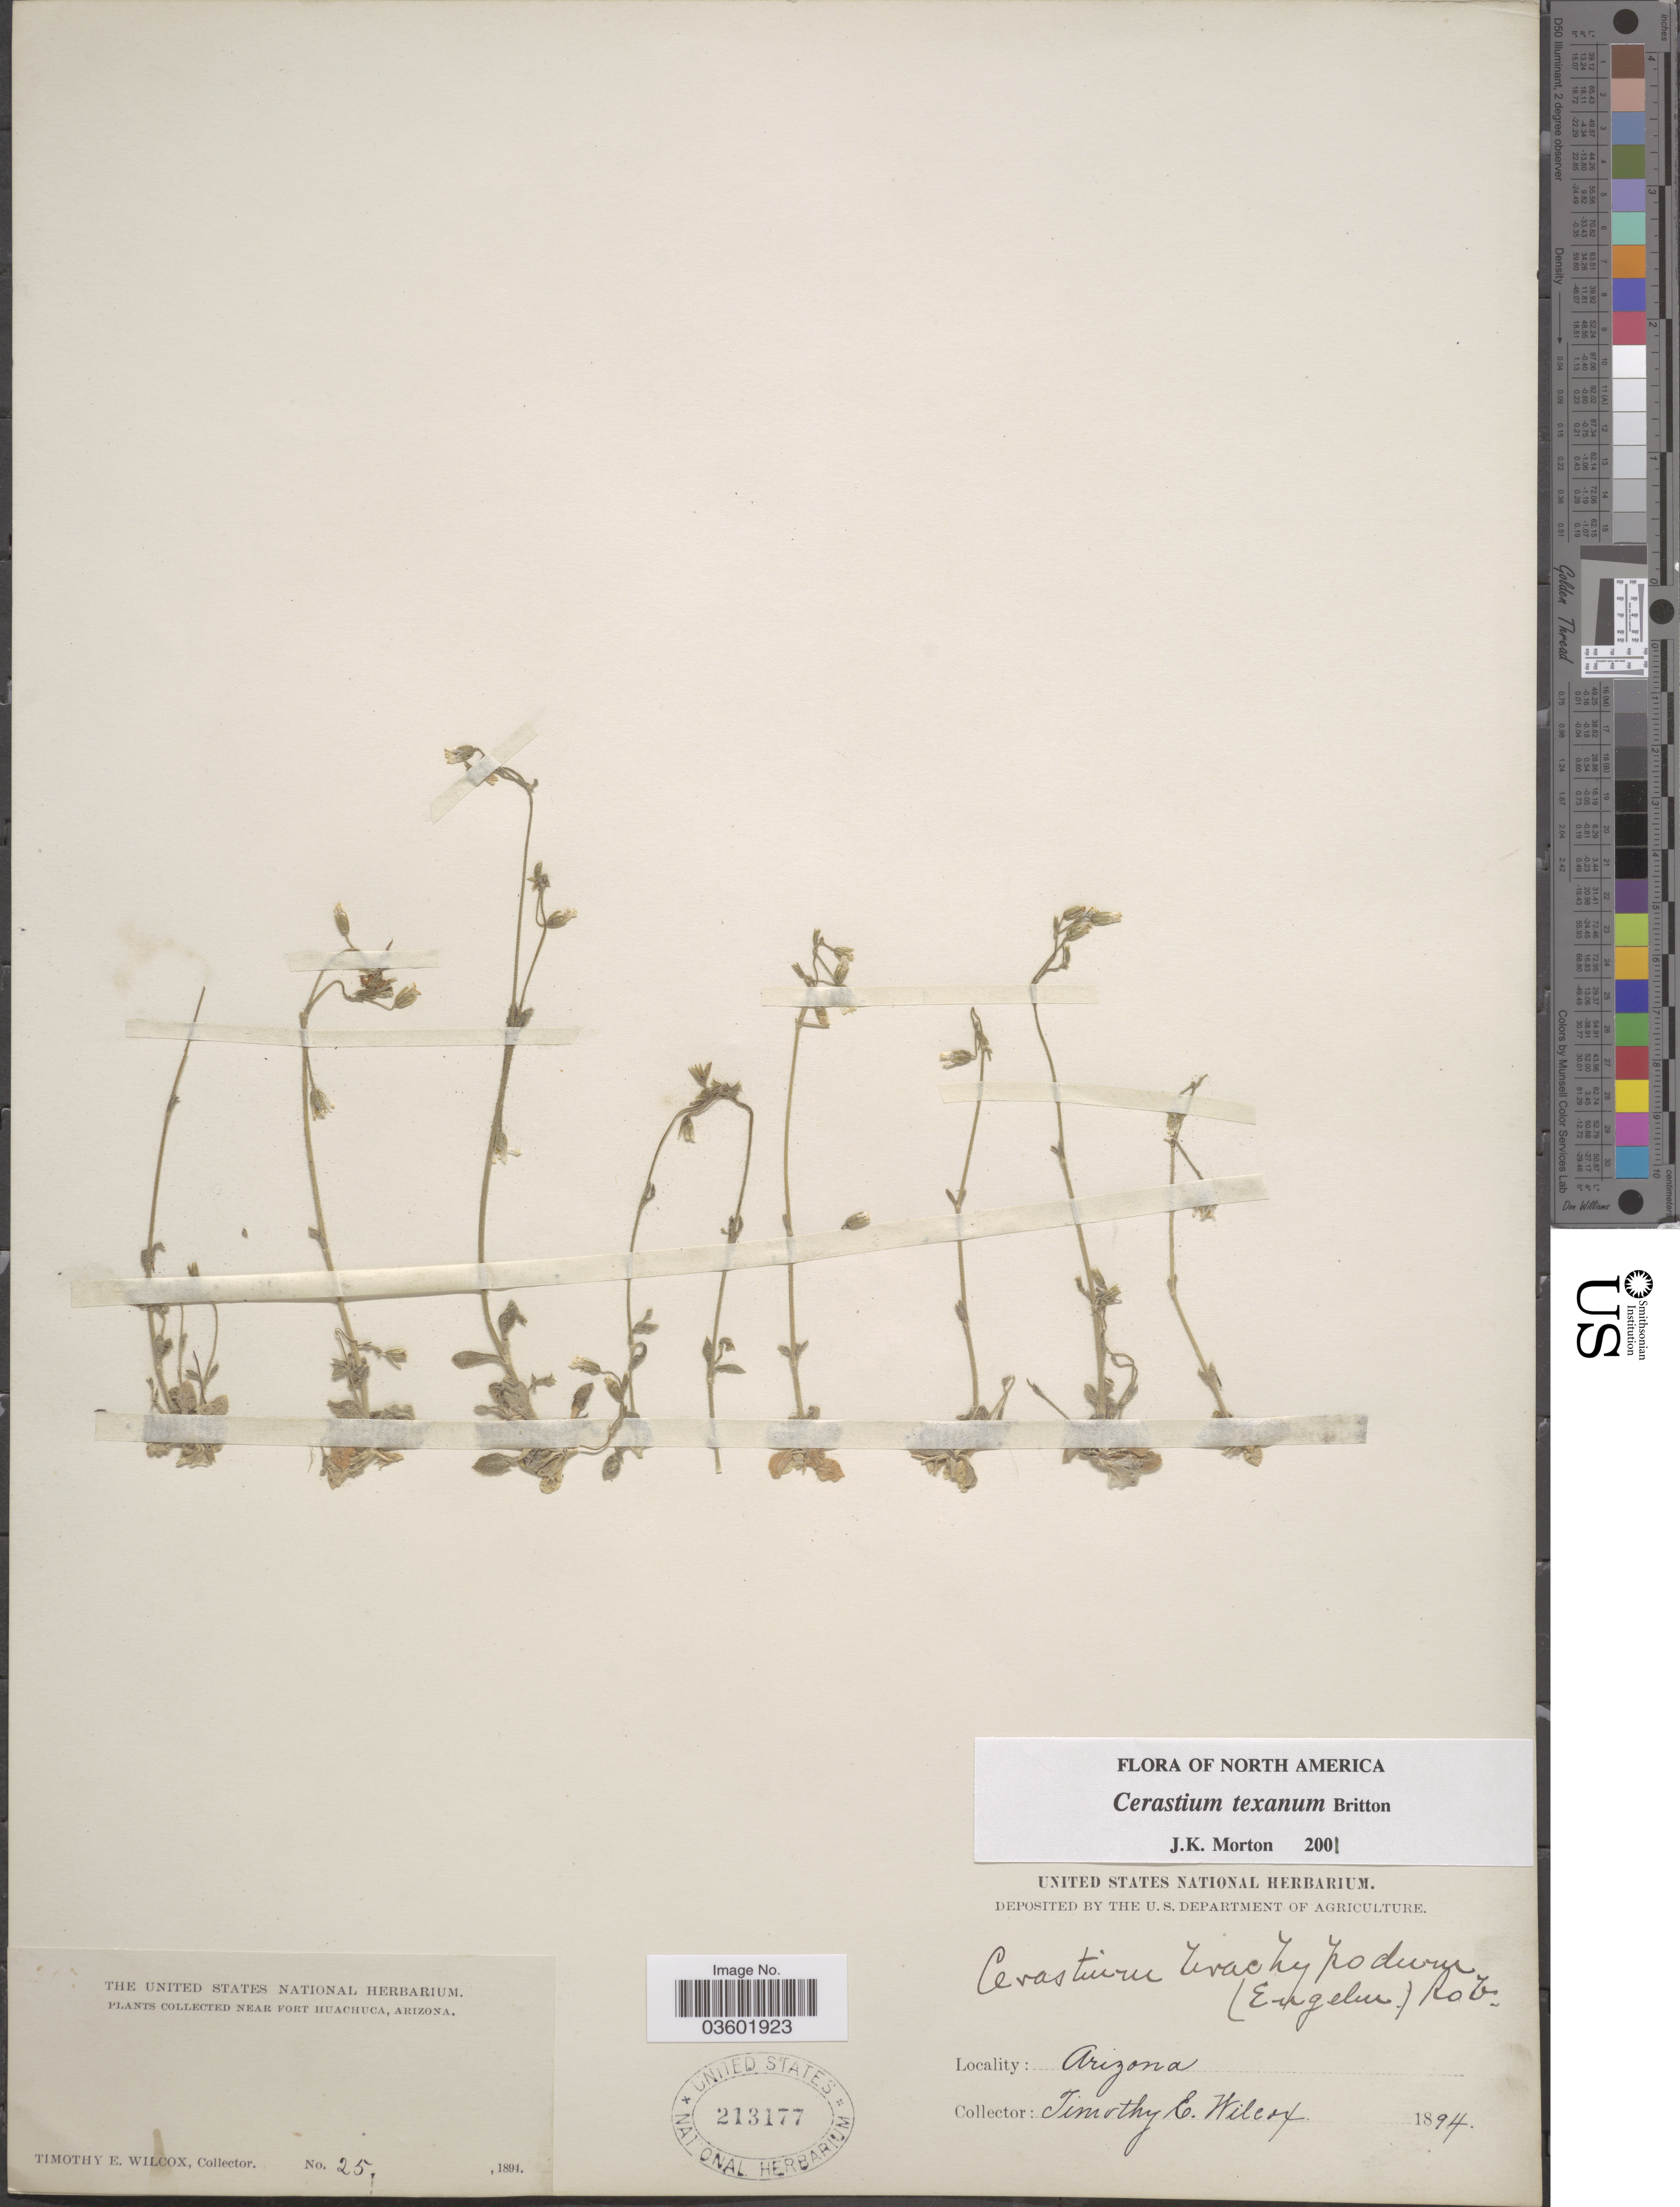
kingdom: Plantae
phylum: Tracheophyta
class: Magnoliopsida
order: Caryophyllales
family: Caryophyllaceae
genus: Cerastium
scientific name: Cerastium texanum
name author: Britton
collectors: T. E. Wilcox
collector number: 25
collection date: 1894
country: United States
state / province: Arizona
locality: Near Fort Huachuca.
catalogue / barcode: US 213177